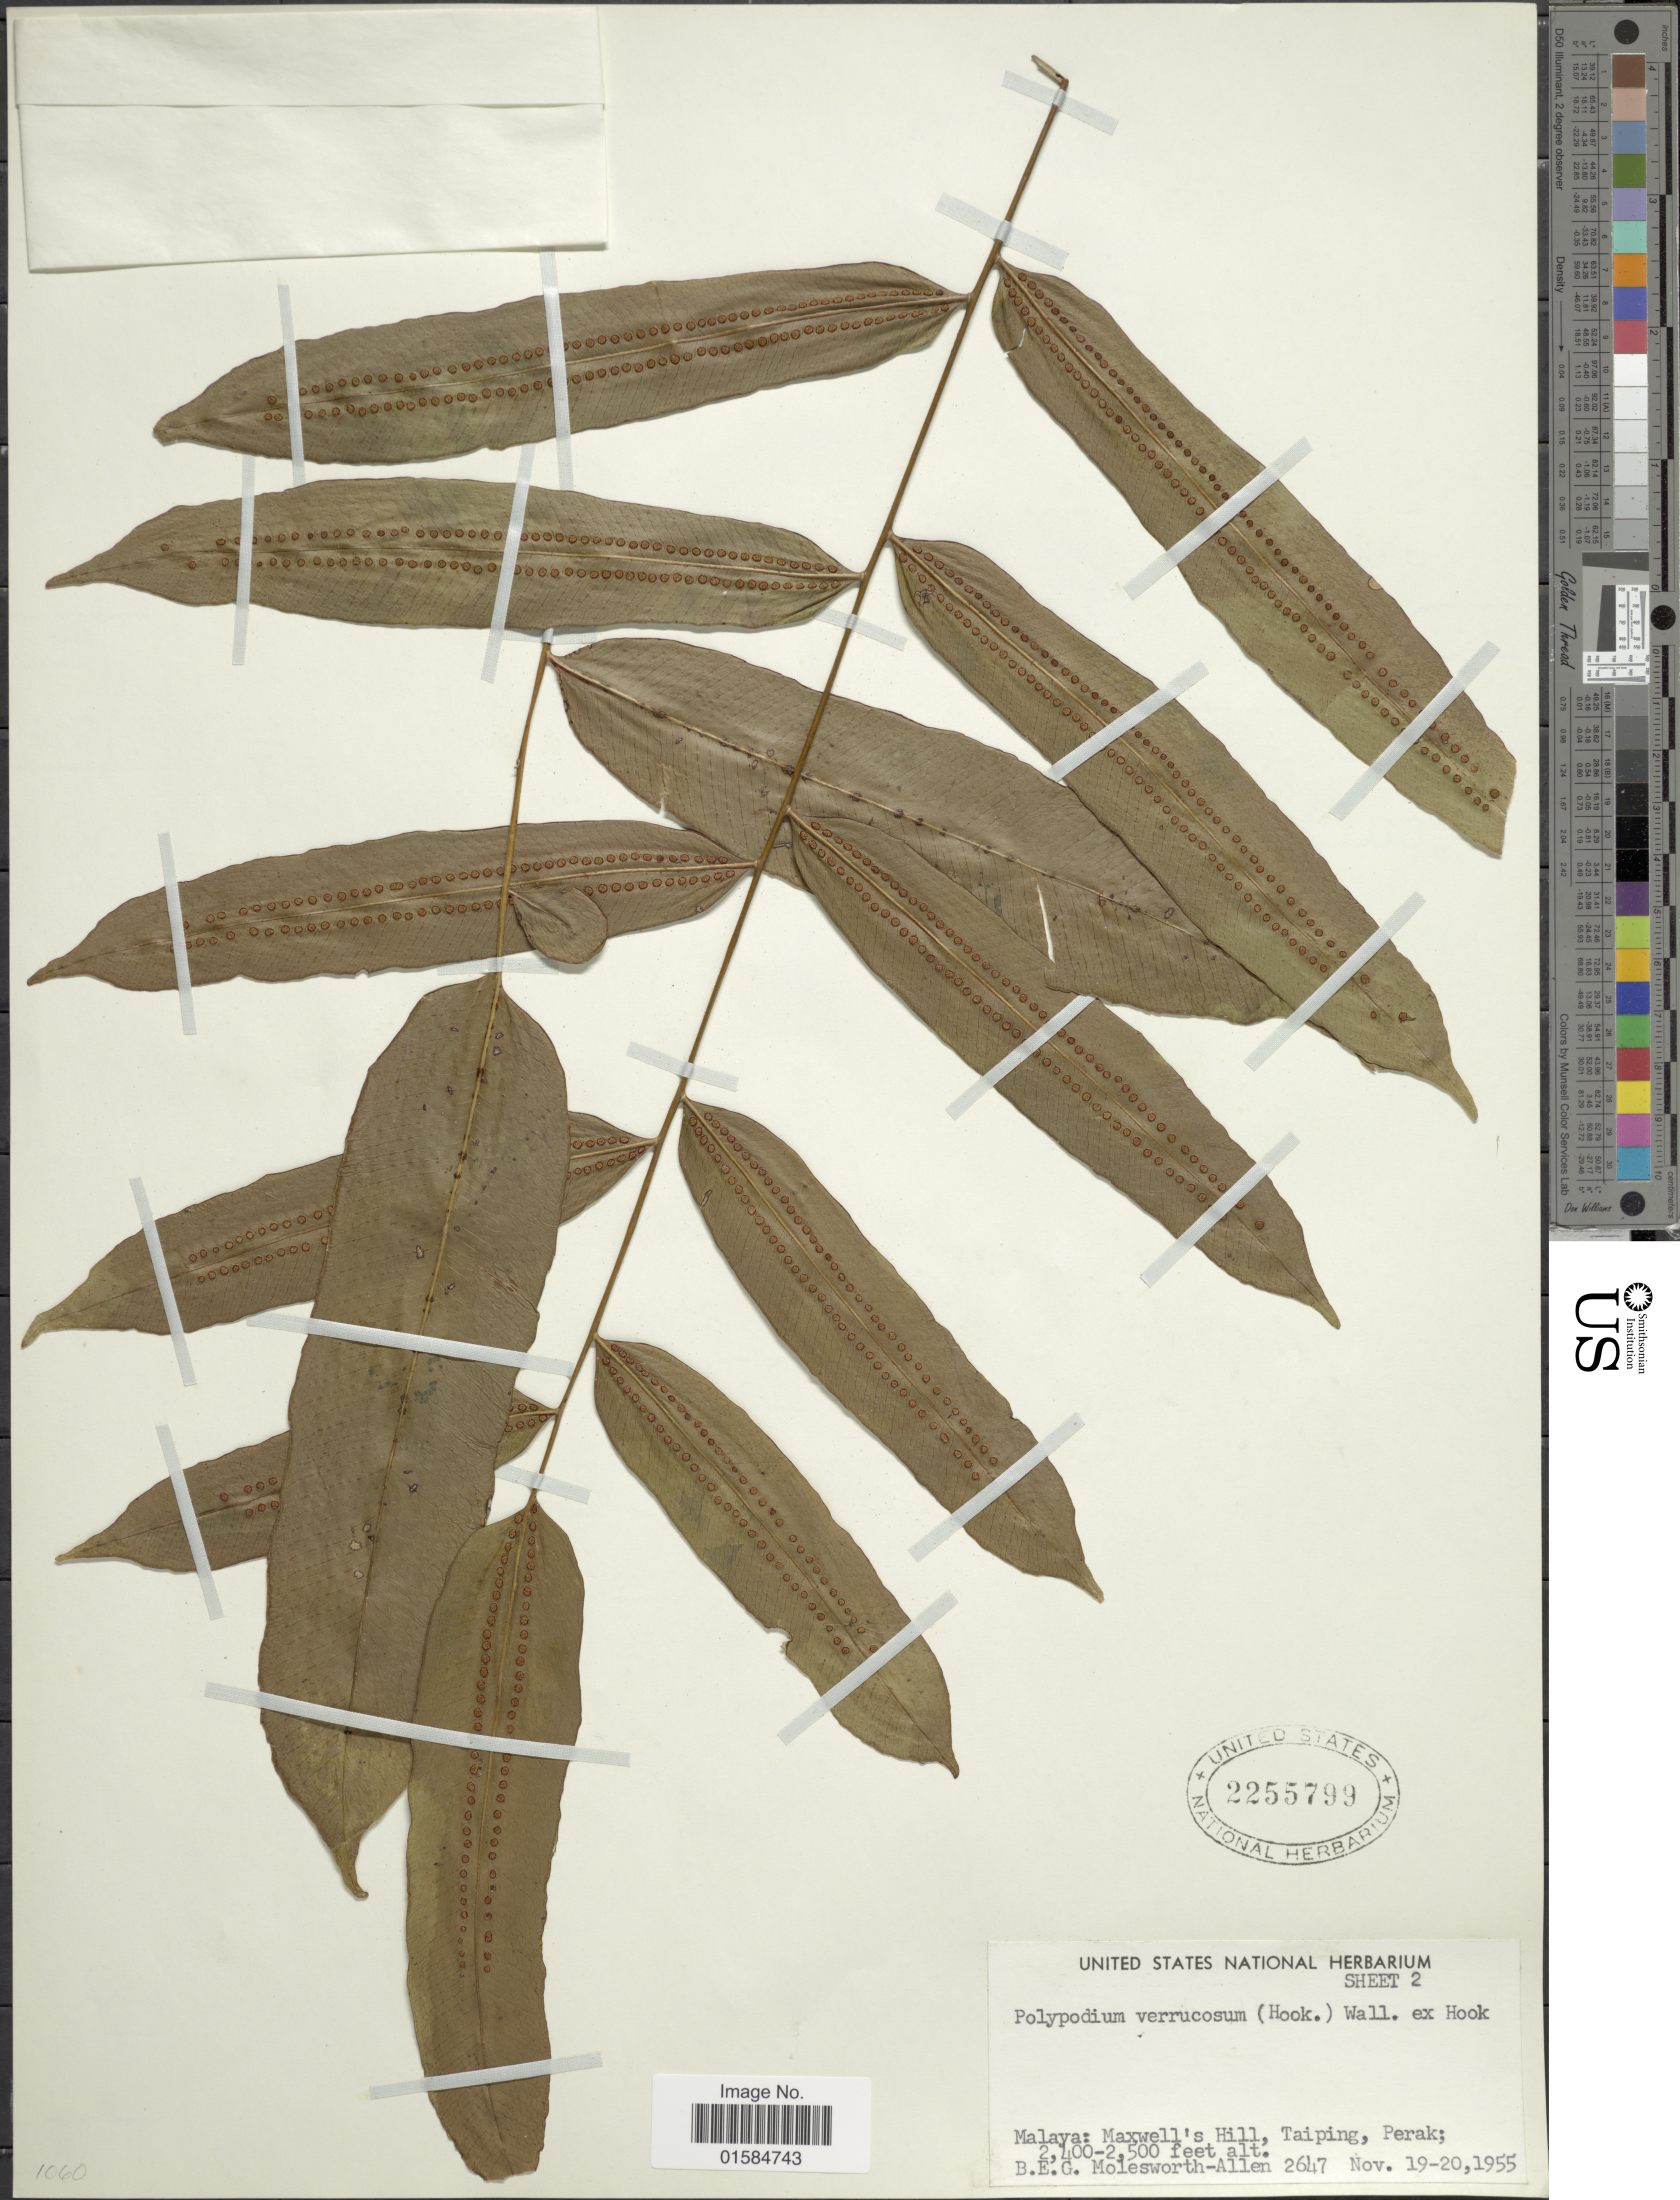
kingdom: Plantae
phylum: Tracheophyta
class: Polypodiopsida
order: Polypodiales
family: Polypodiaceae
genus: Goniophlebium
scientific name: Goniophlebium percussum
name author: (Cauv.) W.H. Wagner & Grether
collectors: B. E. G. Molesworth-Allen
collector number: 2647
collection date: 1955-11-19/1955-11-20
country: Malaysia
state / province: Perak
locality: Malaya: Maxwell's Hill, Taiping, Perak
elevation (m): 732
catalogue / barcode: US 2255799